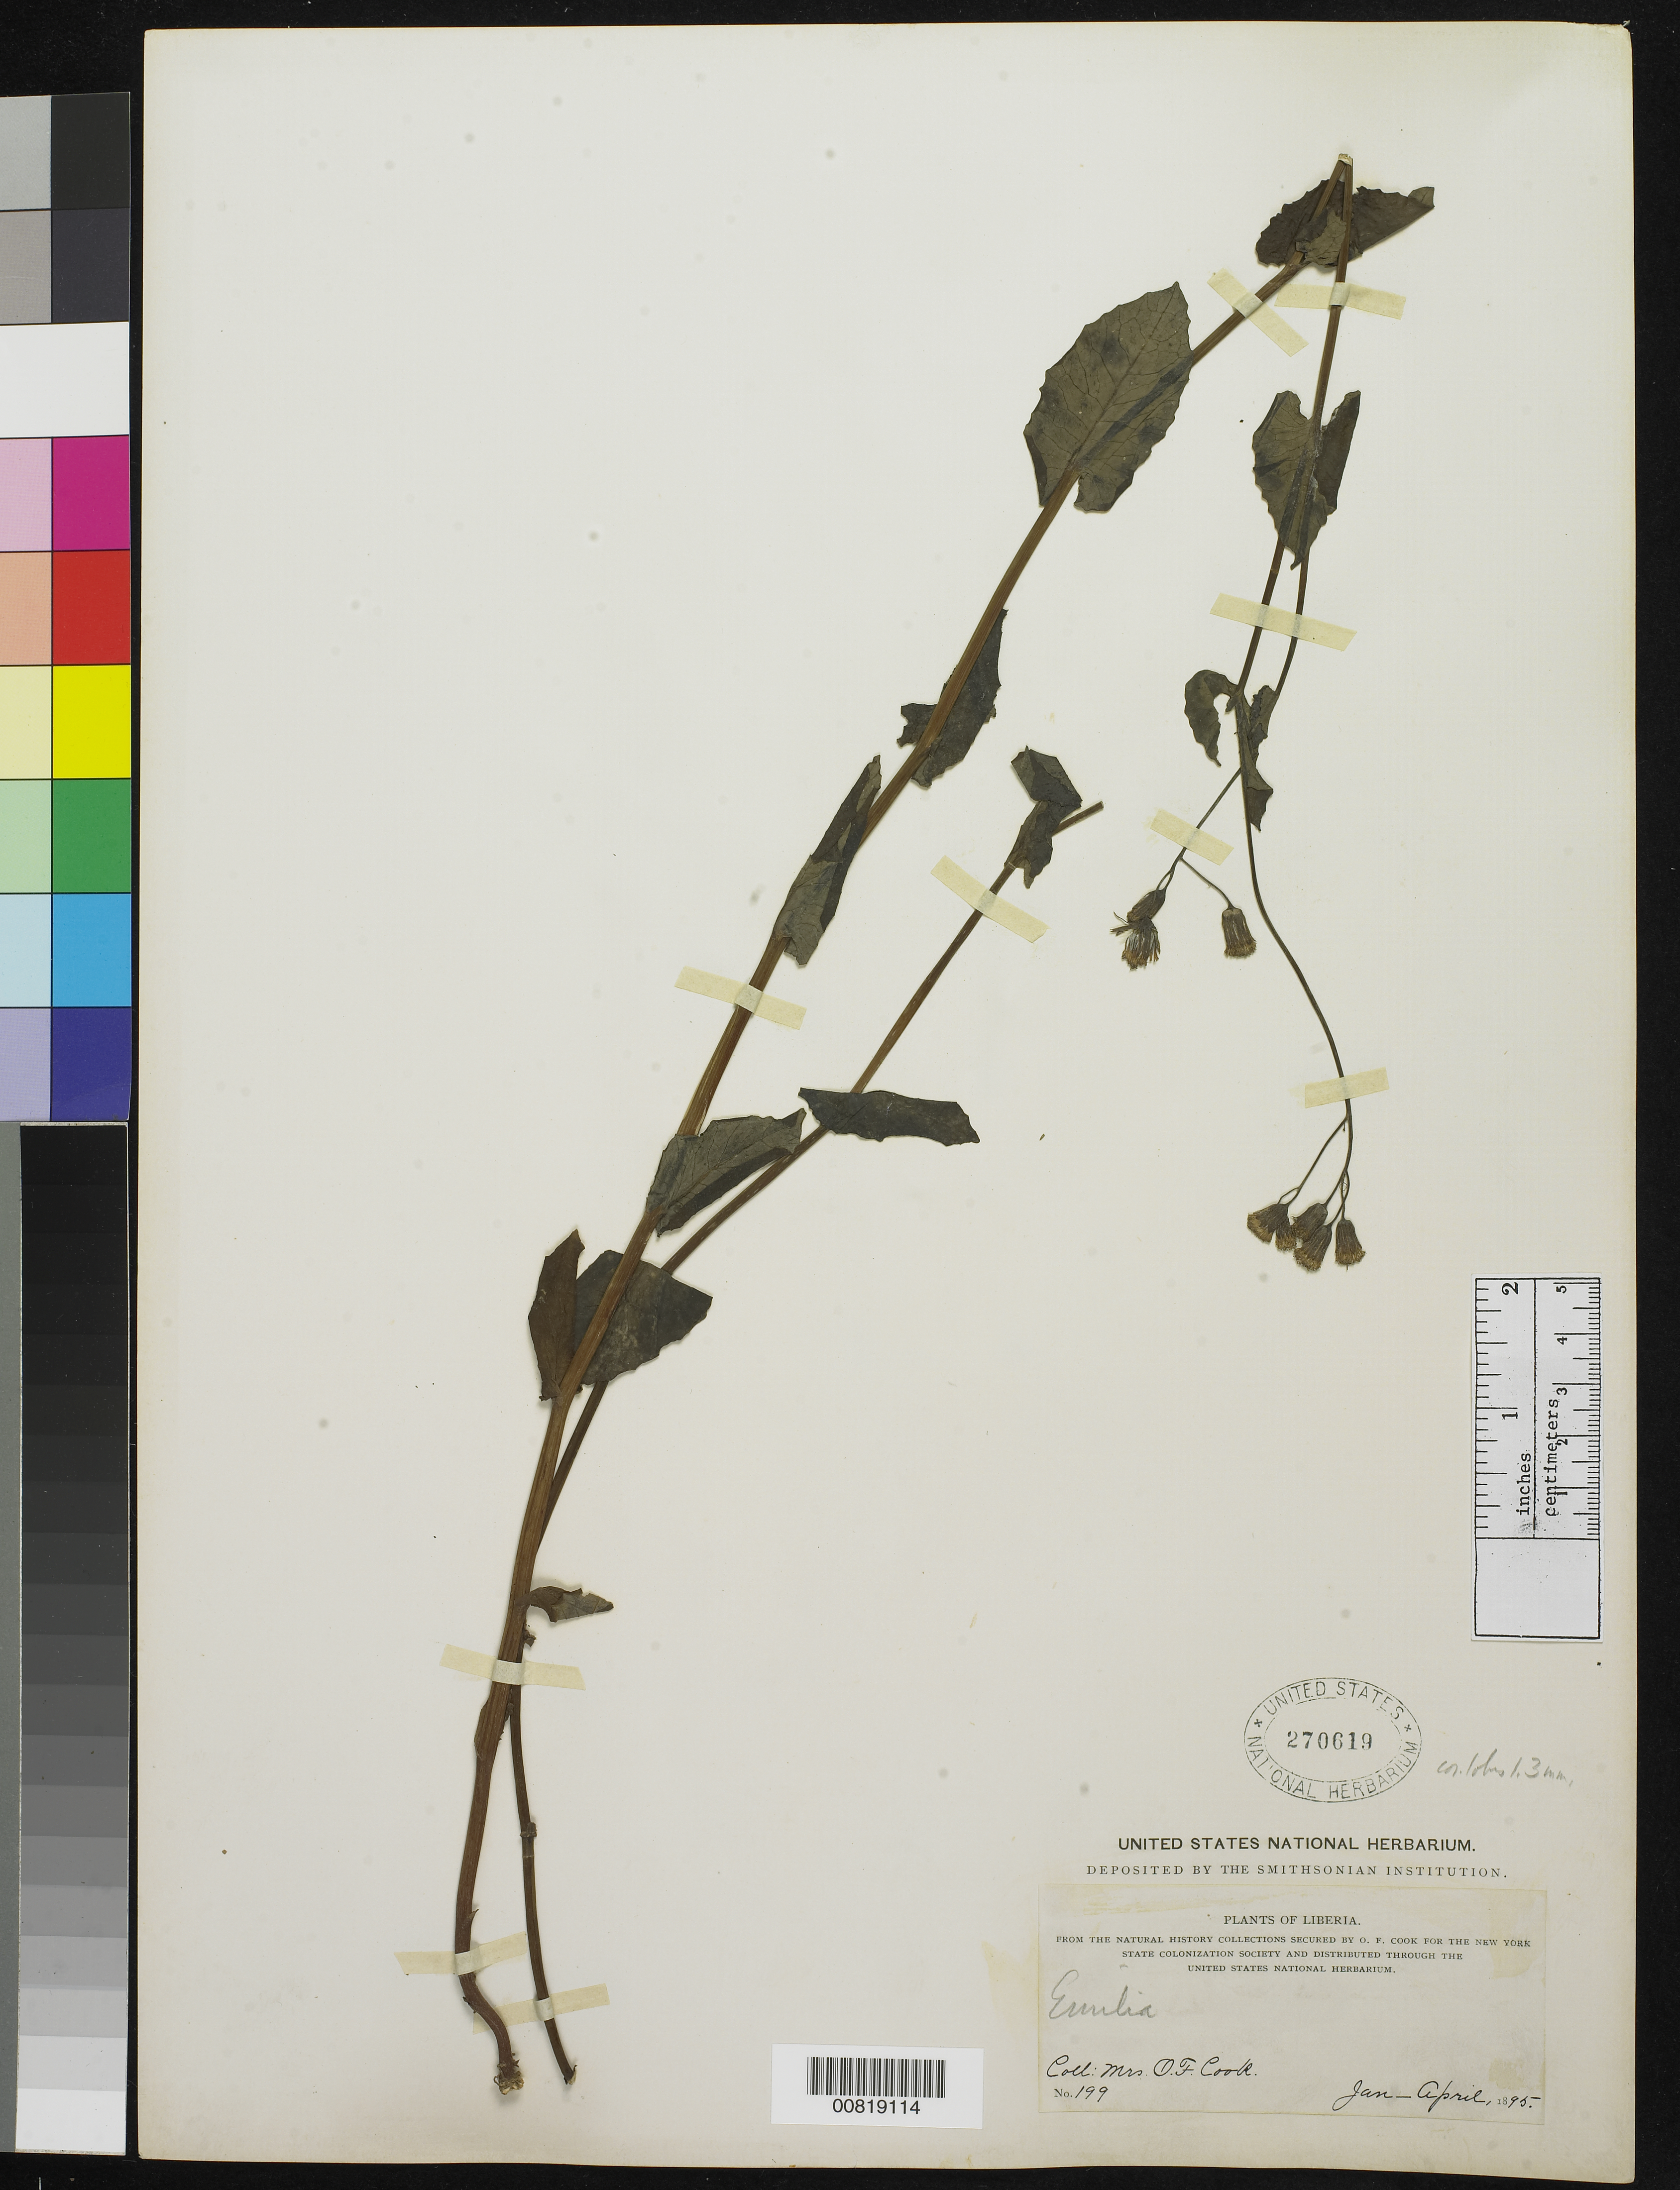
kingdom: Plantae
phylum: Tracheophyta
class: Magnoliopsida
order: Asterales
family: Asteraceae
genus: Emilia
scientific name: Emilia coccinea (Sims) Sweet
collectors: Alice C. Cook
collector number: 199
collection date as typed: Jan 1895 to -- Apr 1895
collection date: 1895-01/1895-04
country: Liberia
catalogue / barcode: US 270619